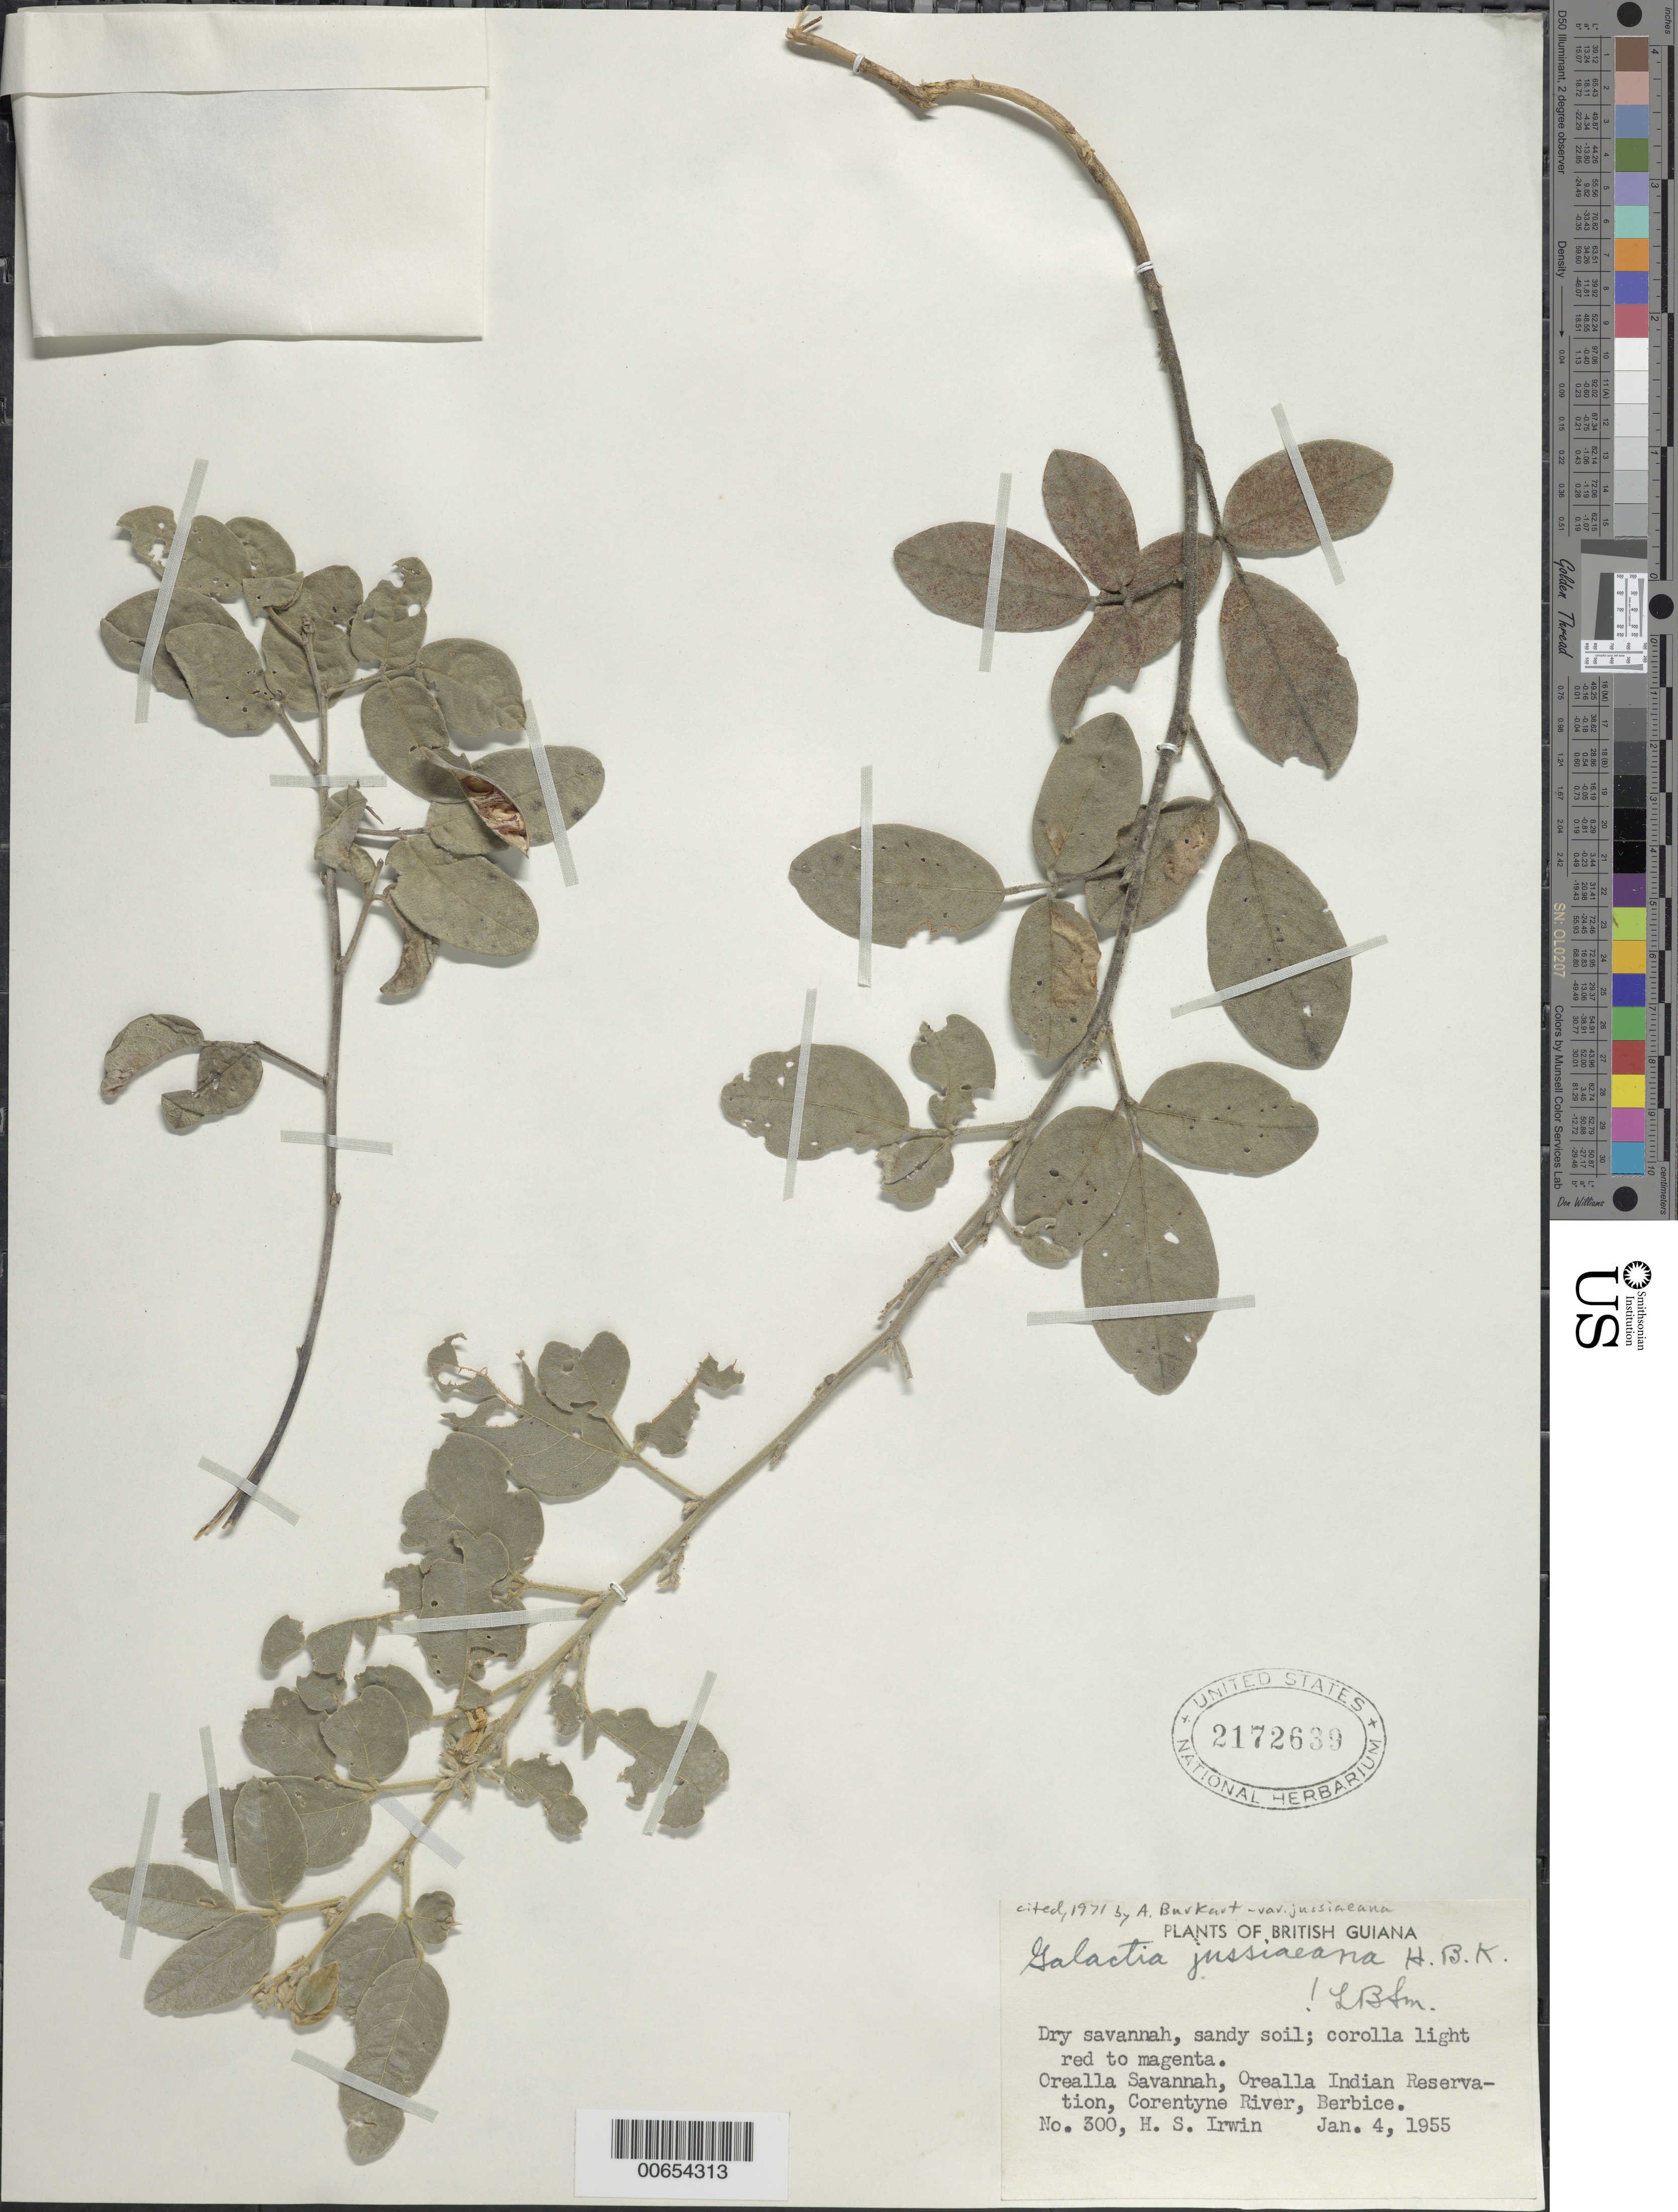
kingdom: Plantae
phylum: Tracheophyta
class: Magnoliopsida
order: Fabales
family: Fabaceae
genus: Galactia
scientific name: Galactia jussiaeana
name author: Kunth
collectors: H. Irwin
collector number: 300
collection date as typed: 4-Jan-55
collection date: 1955-01-04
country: Guyana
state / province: E. Berbice-Corentyne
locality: Orealla Savanna, Orealla Indian Reservation, Corentyne River, Berbice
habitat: Dry savanna, sandy soil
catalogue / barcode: US 2172639